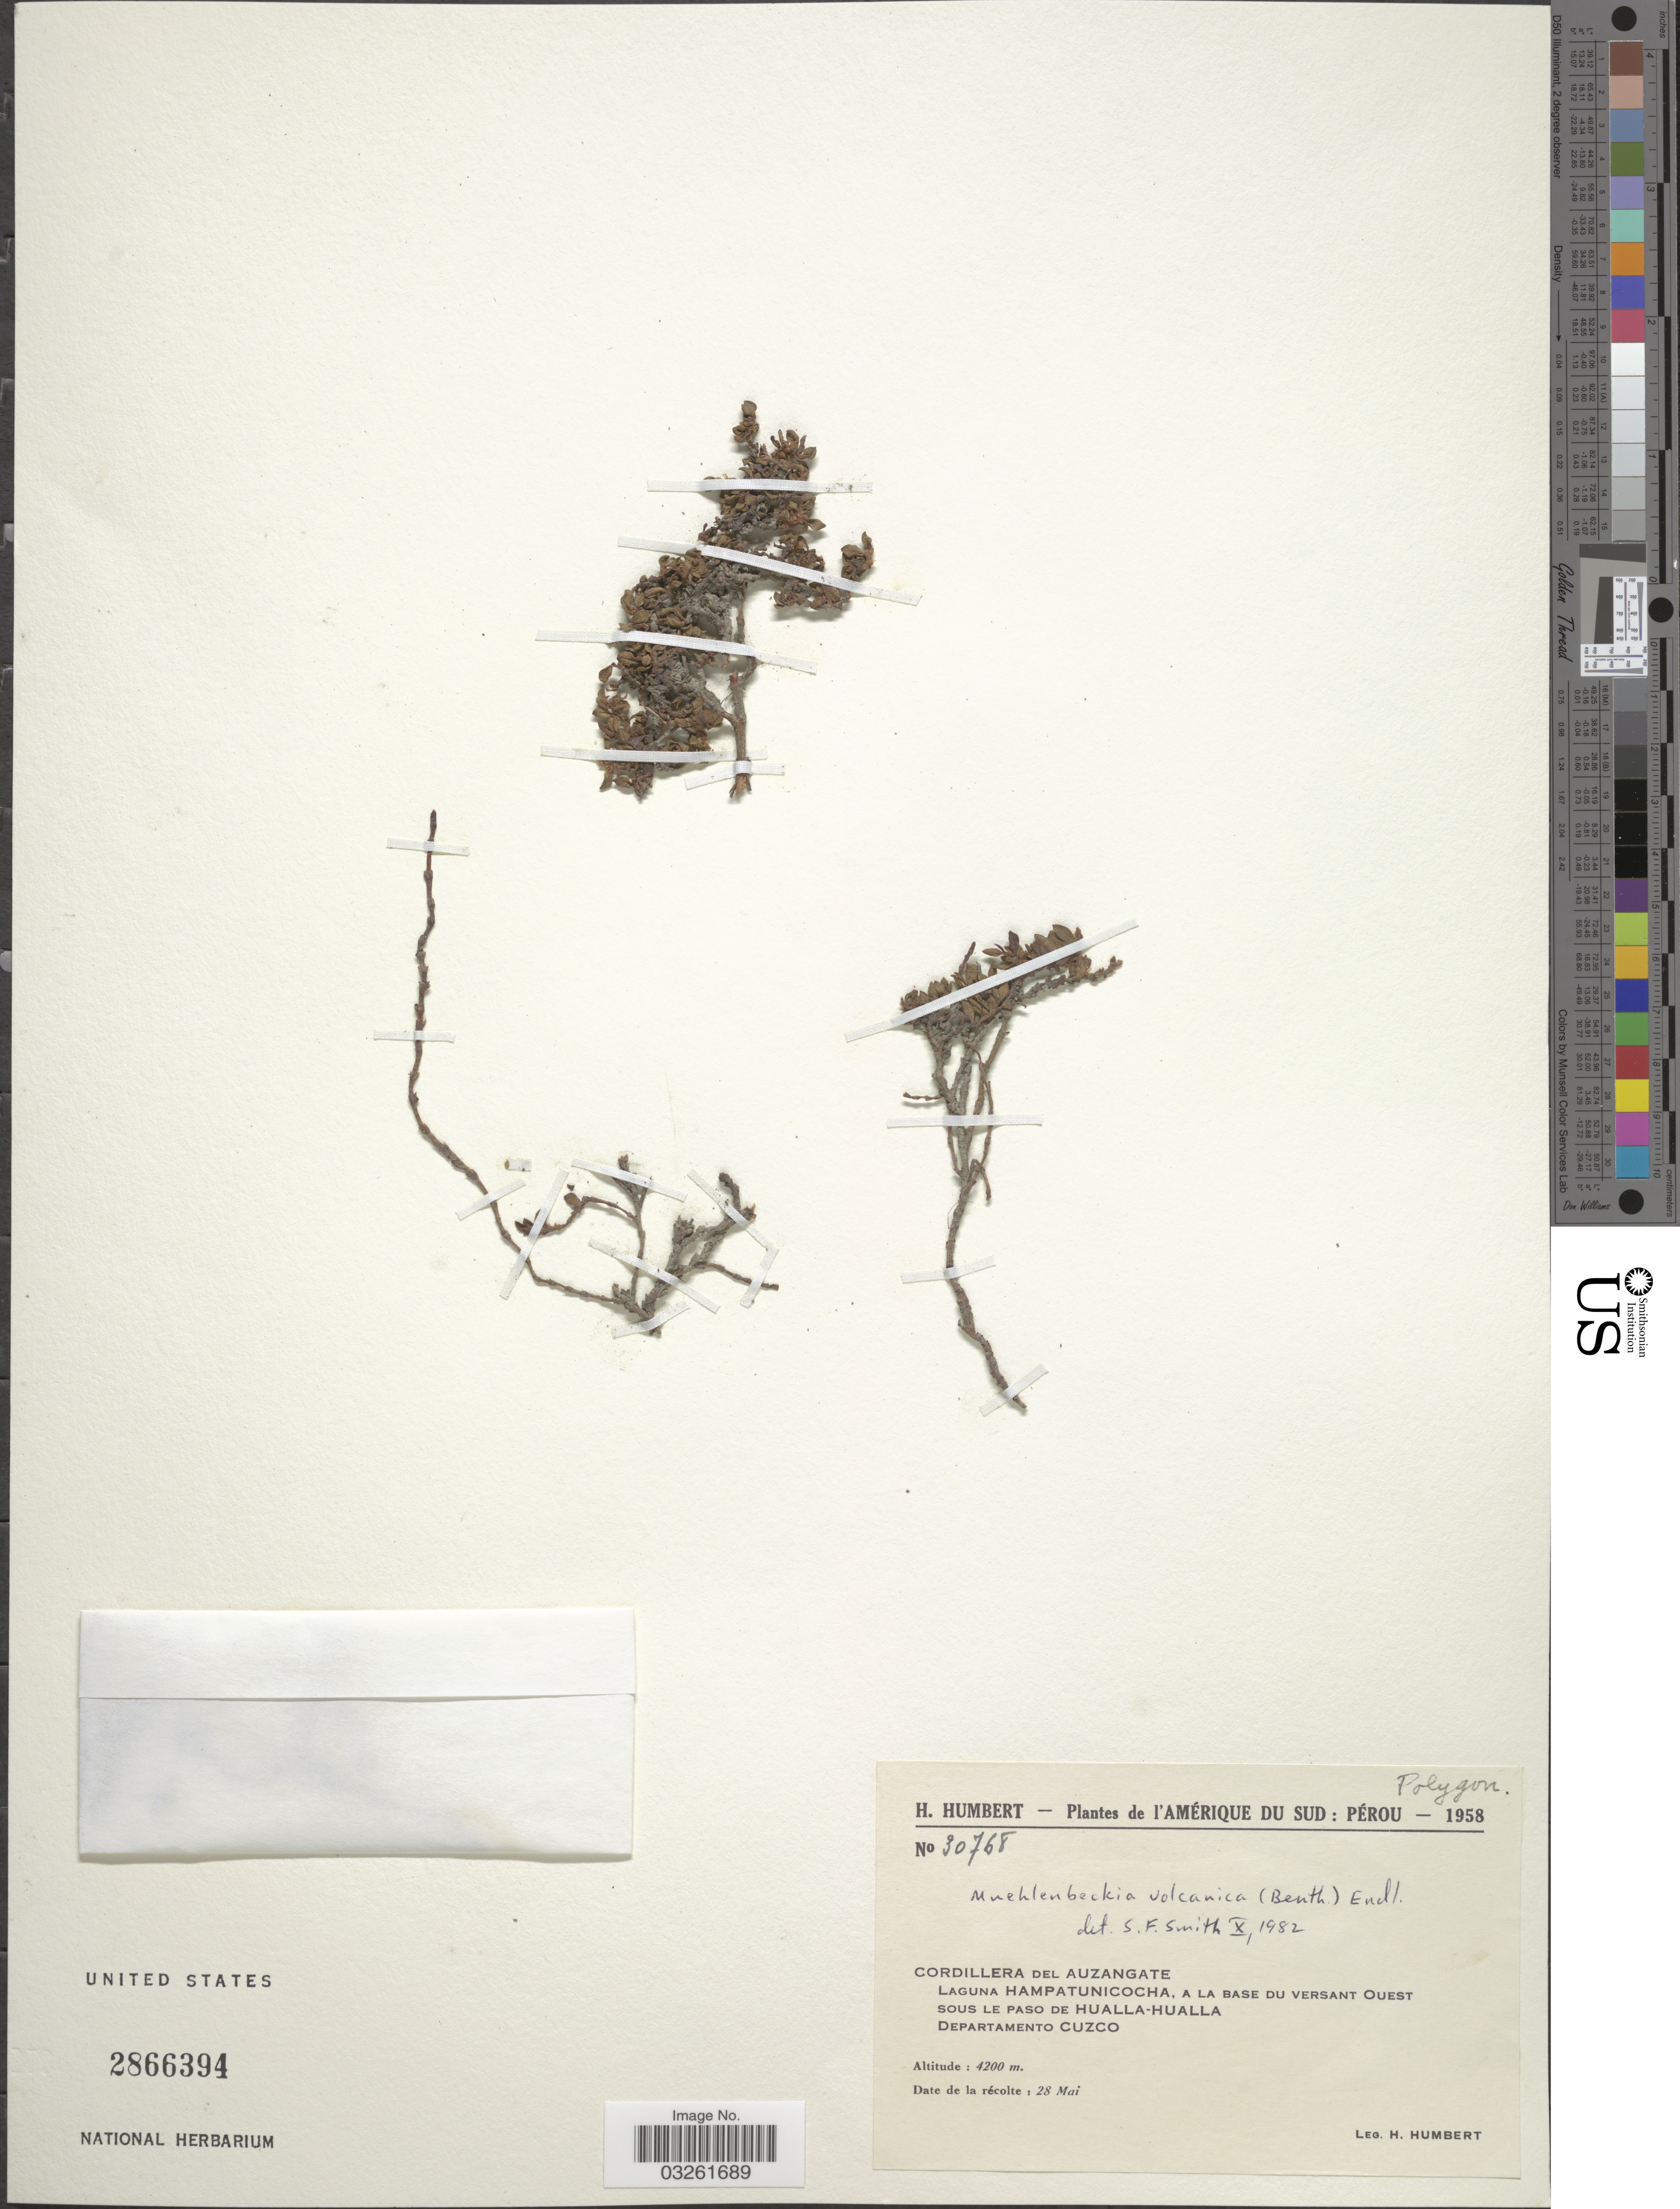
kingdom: Plantae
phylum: Tracheophyta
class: Magnoliopsida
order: Caryophyllales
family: Polygonaceae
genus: Muehlenbeckia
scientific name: Muehlenbeckia volcanica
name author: (Benth.) Endl.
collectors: H. Humbert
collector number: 30768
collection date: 1958-05-28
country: Peru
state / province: Cusco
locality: Amérique du Sud. Cordillera del Auzangate, Laguna Hampatunicocha, a la base du versant Ouest sous le paso de Hualla-Hualla. Departamento Cuzco.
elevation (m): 4200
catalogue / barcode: US 2866394